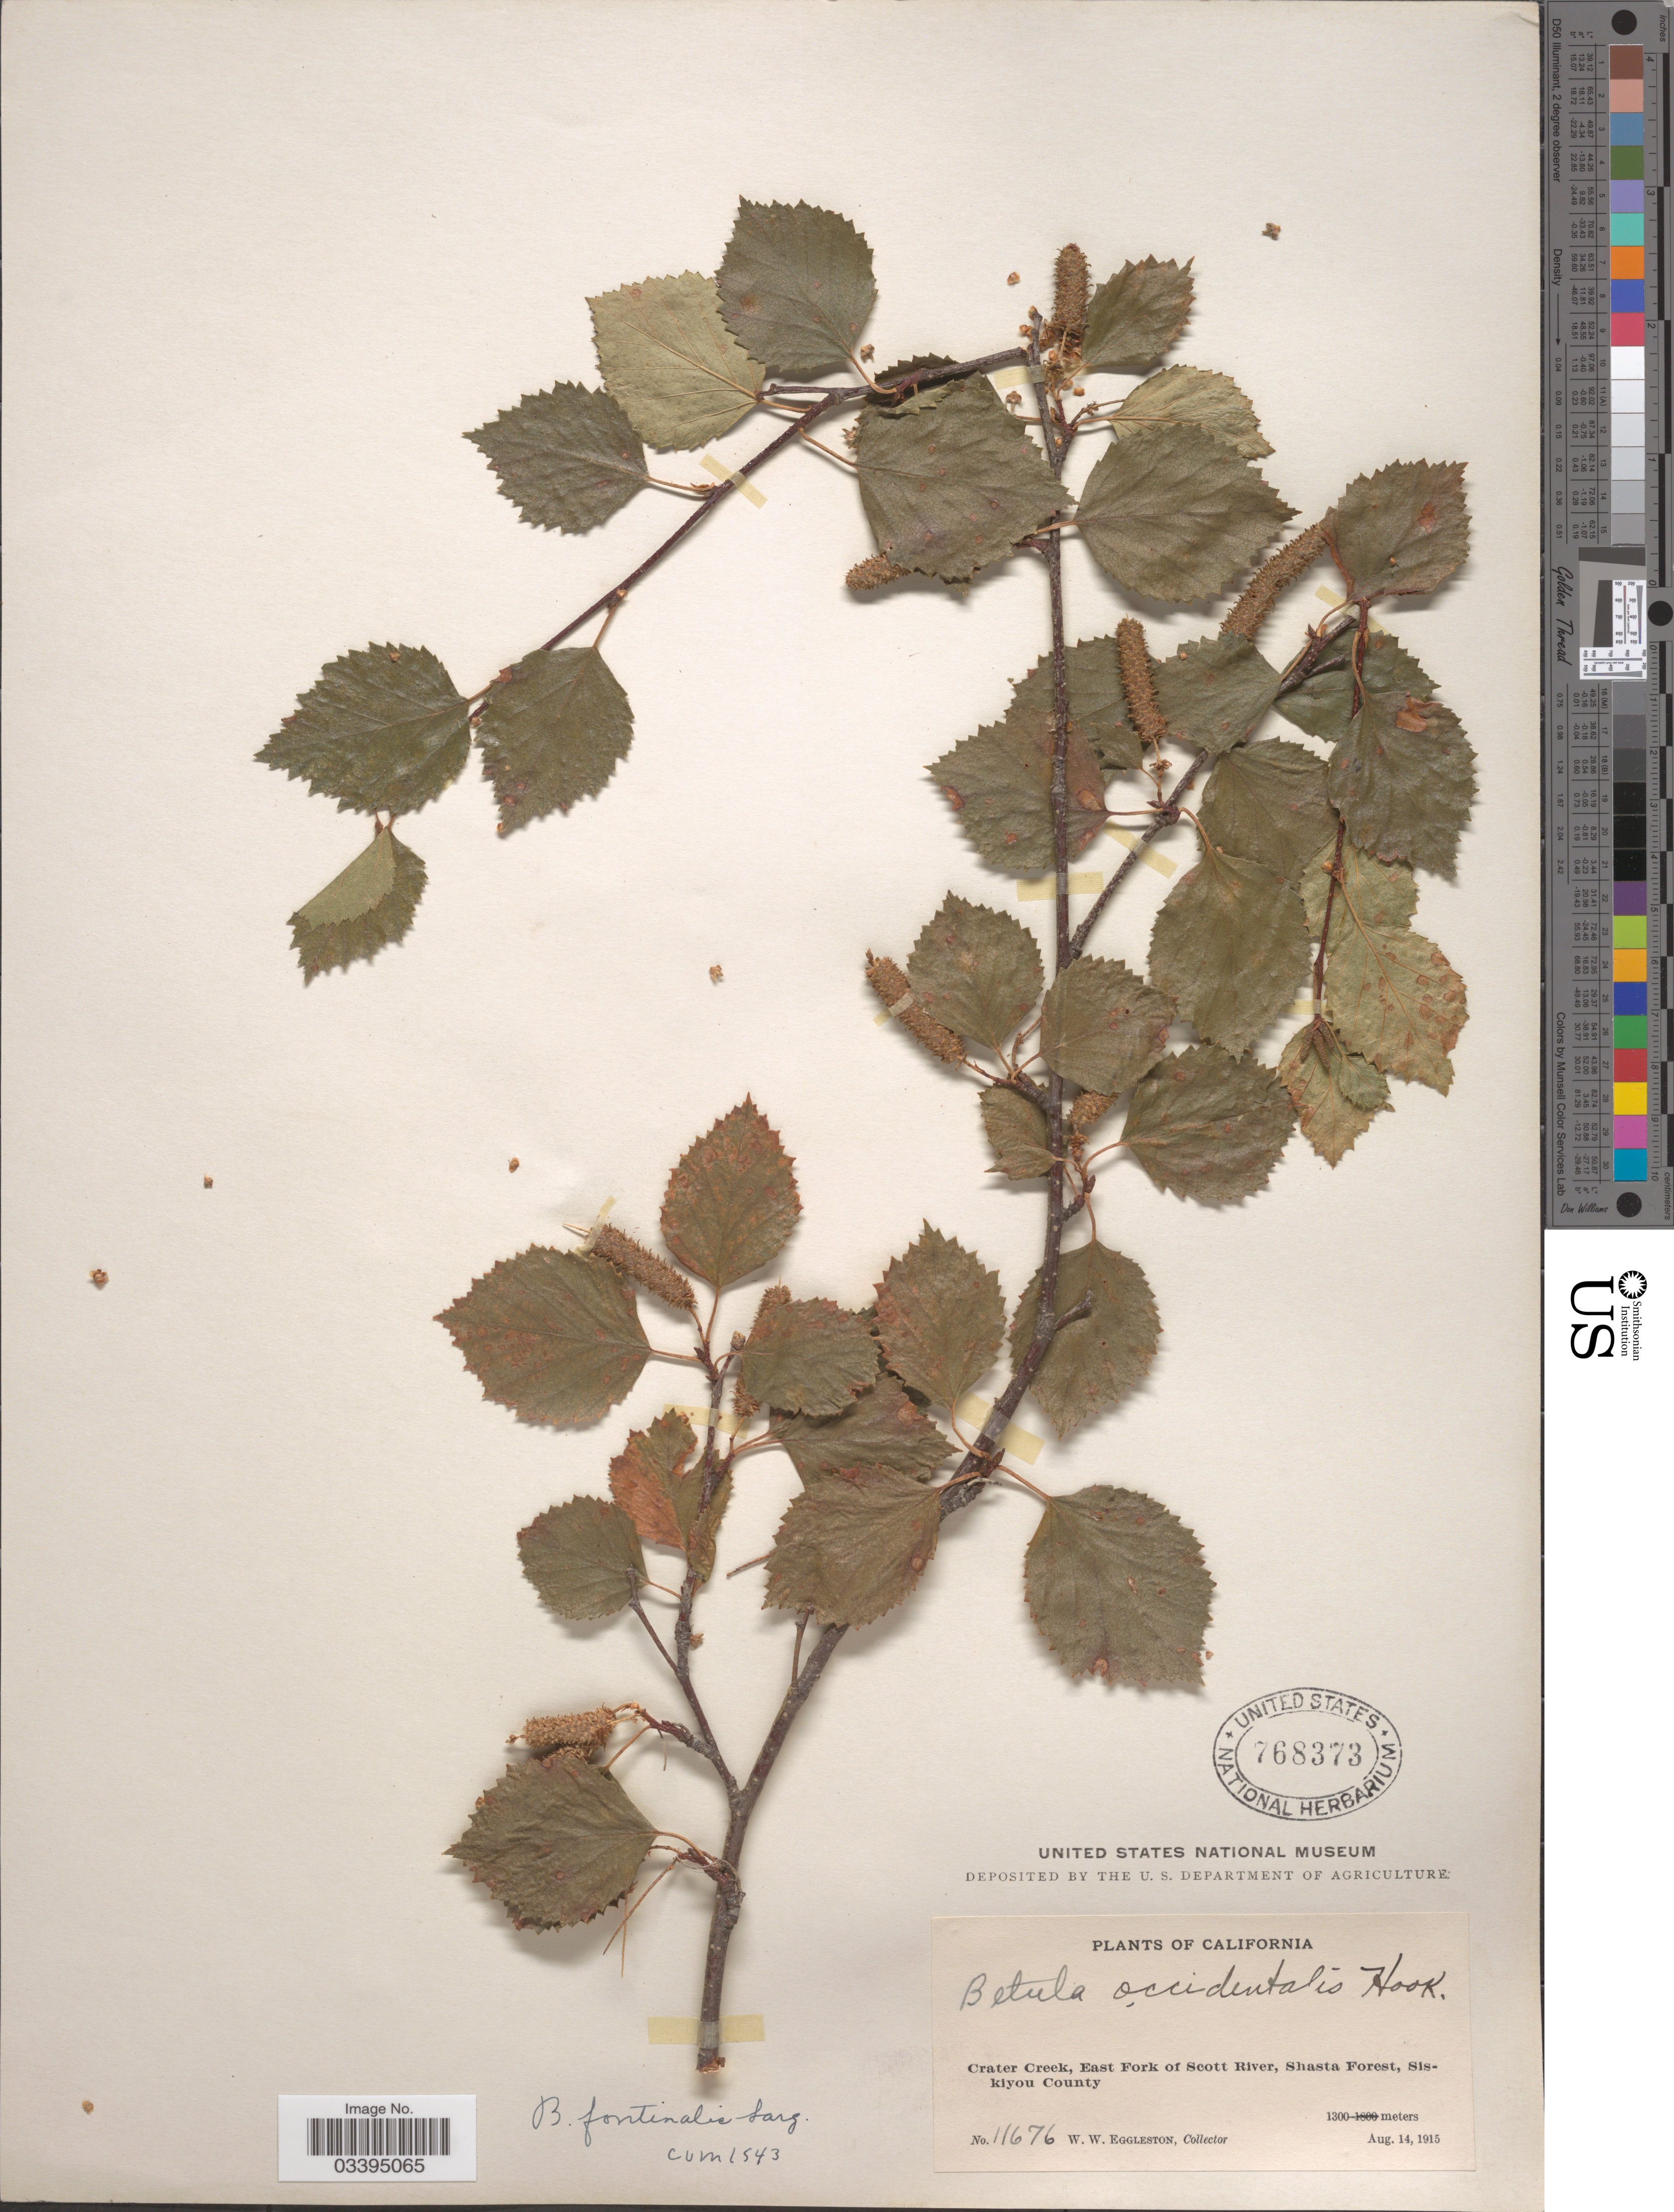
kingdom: Plantae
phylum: Tracheophyta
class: Magnoliopsida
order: Fagales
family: Betulaceae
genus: Betula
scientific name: Betula fontinalis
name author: Sarg.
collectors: W. W. Eggleston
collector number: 11676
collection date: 1915-08-14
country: United States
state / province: California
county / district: Siskiyou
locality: Crater Creek, East Fork of Scott River, Shasta Forest, Siskiyou County.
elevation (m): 1300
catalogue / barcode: US 768373